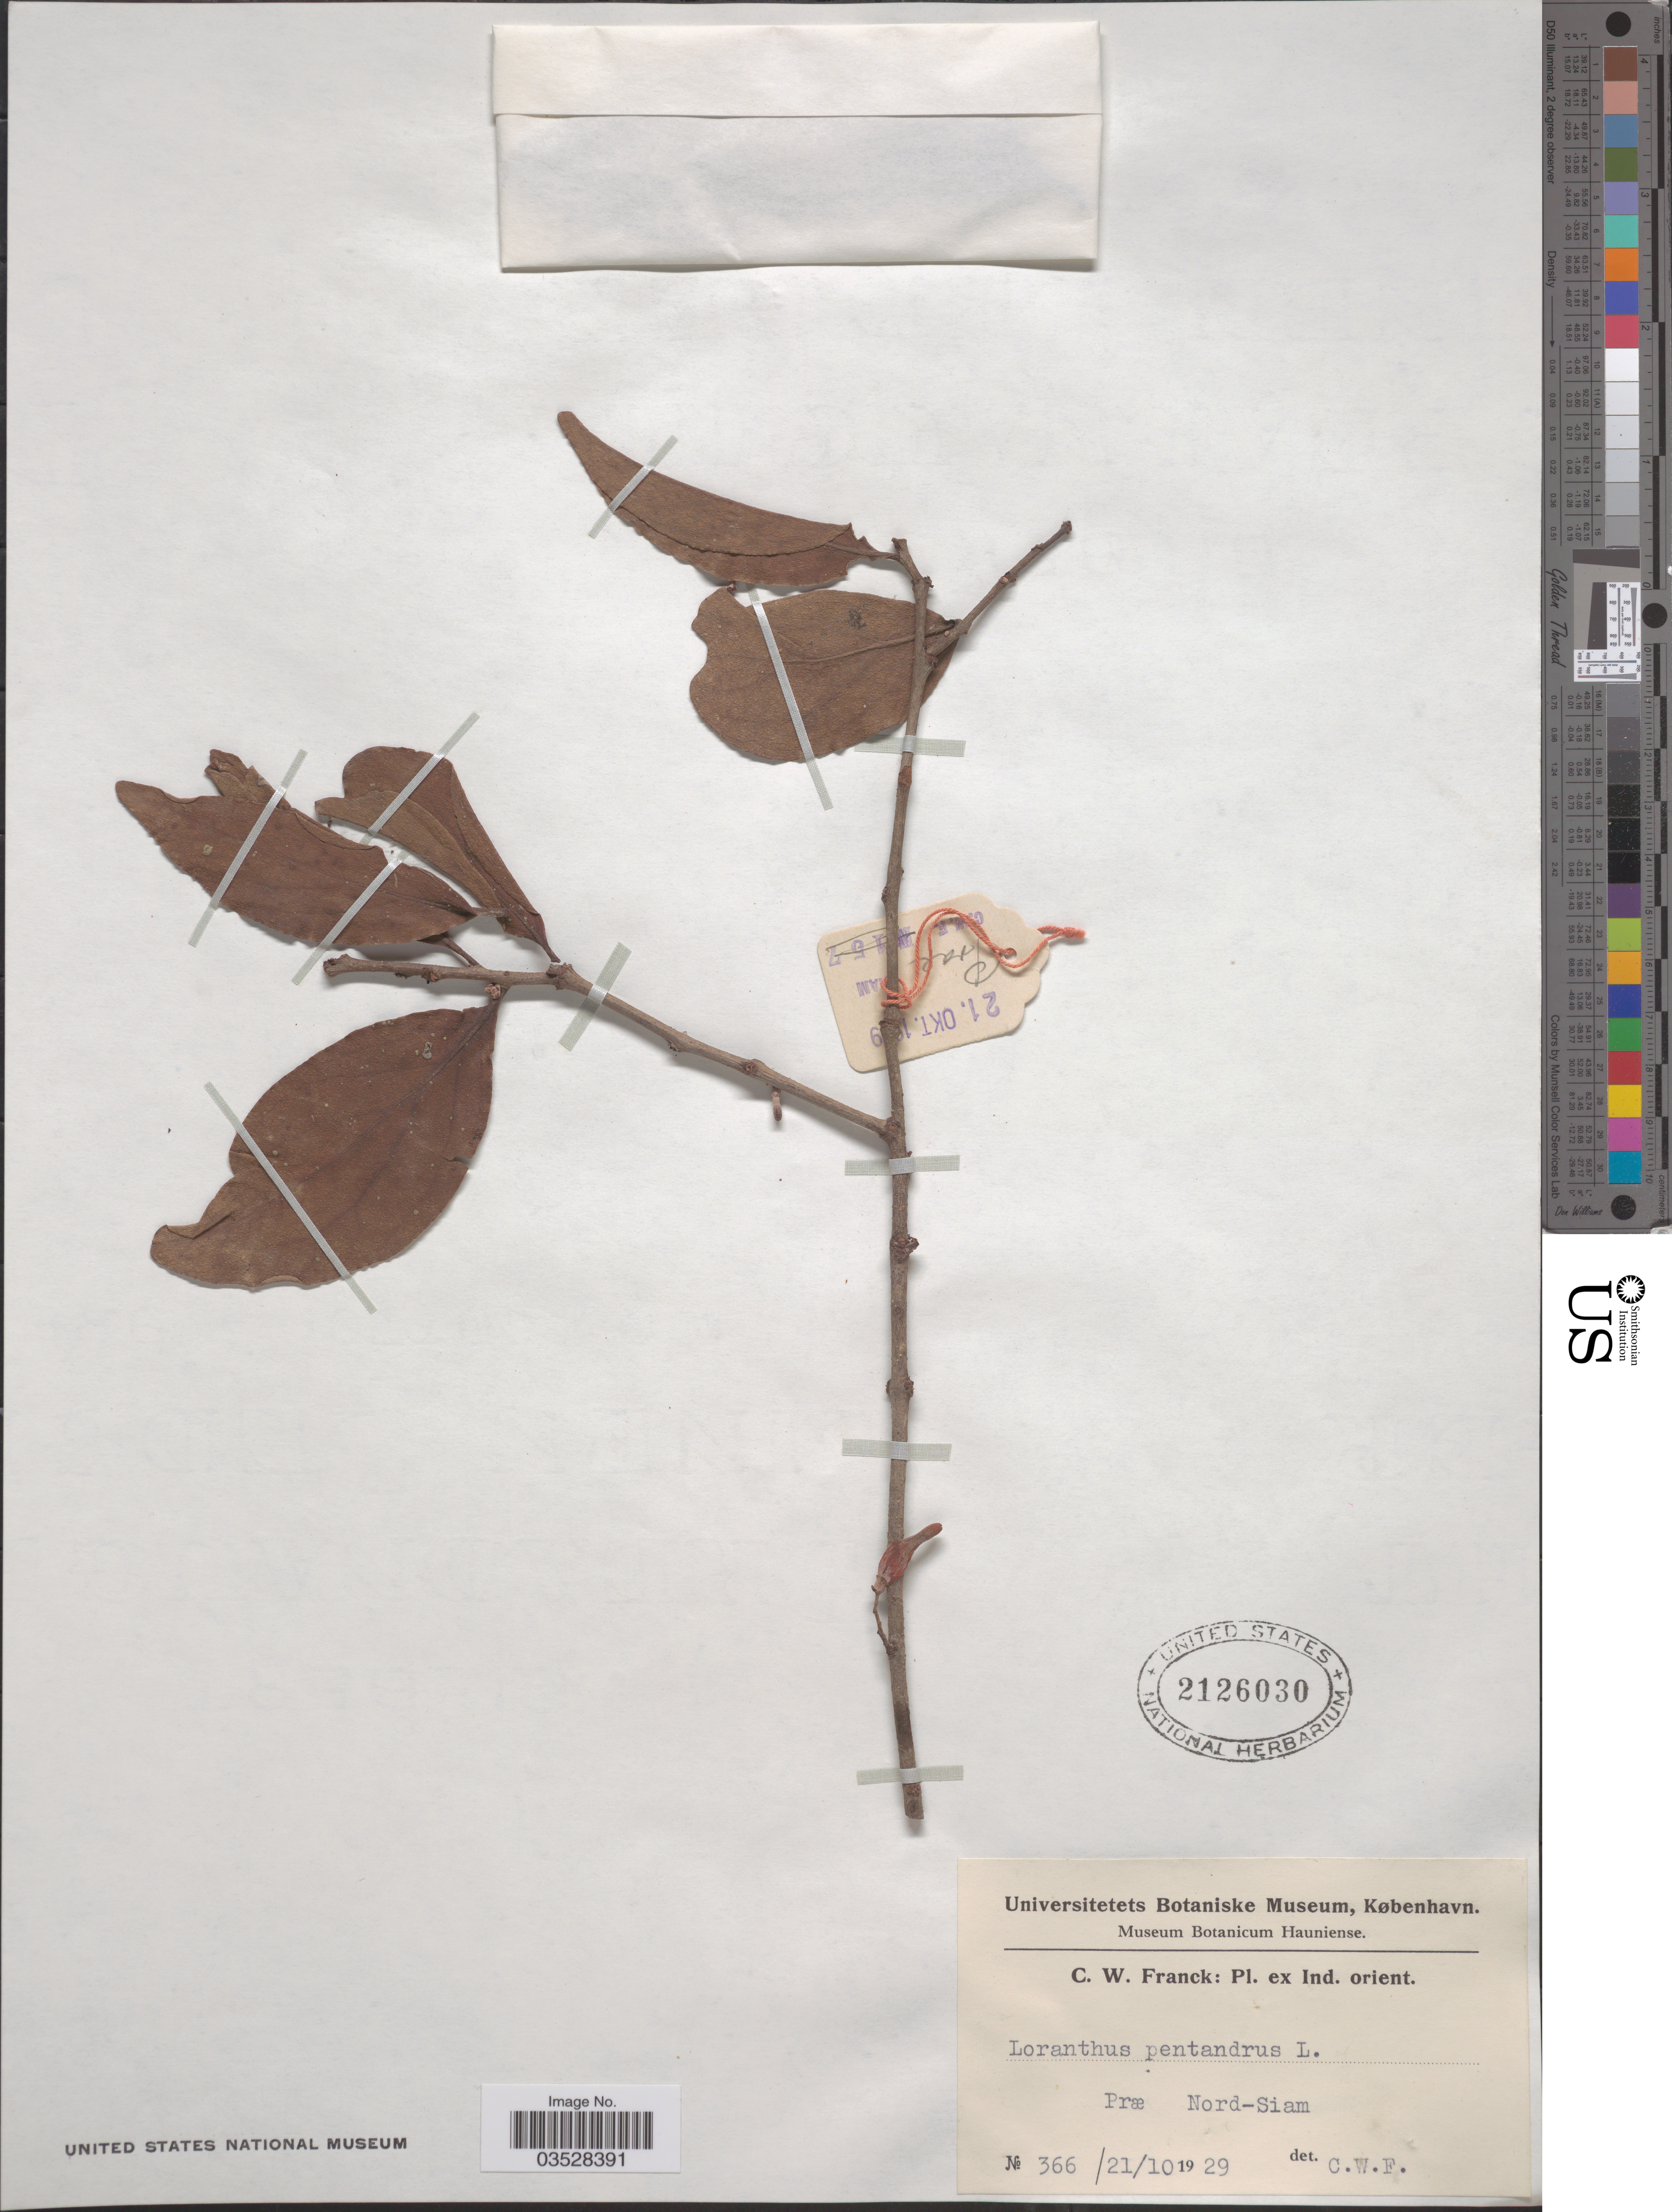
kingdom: Plantae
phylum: Tracheophyta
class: Magnoliopsida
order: Santalales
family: Loranthaceae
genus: Loranthus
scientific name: Loranthus pentandrus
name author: L.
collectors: C. Franck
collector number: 366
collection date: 1929-10-21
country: Thailand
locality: Ex Ind. orient. Præ. Nord-Siam.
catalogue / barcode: US 2126030